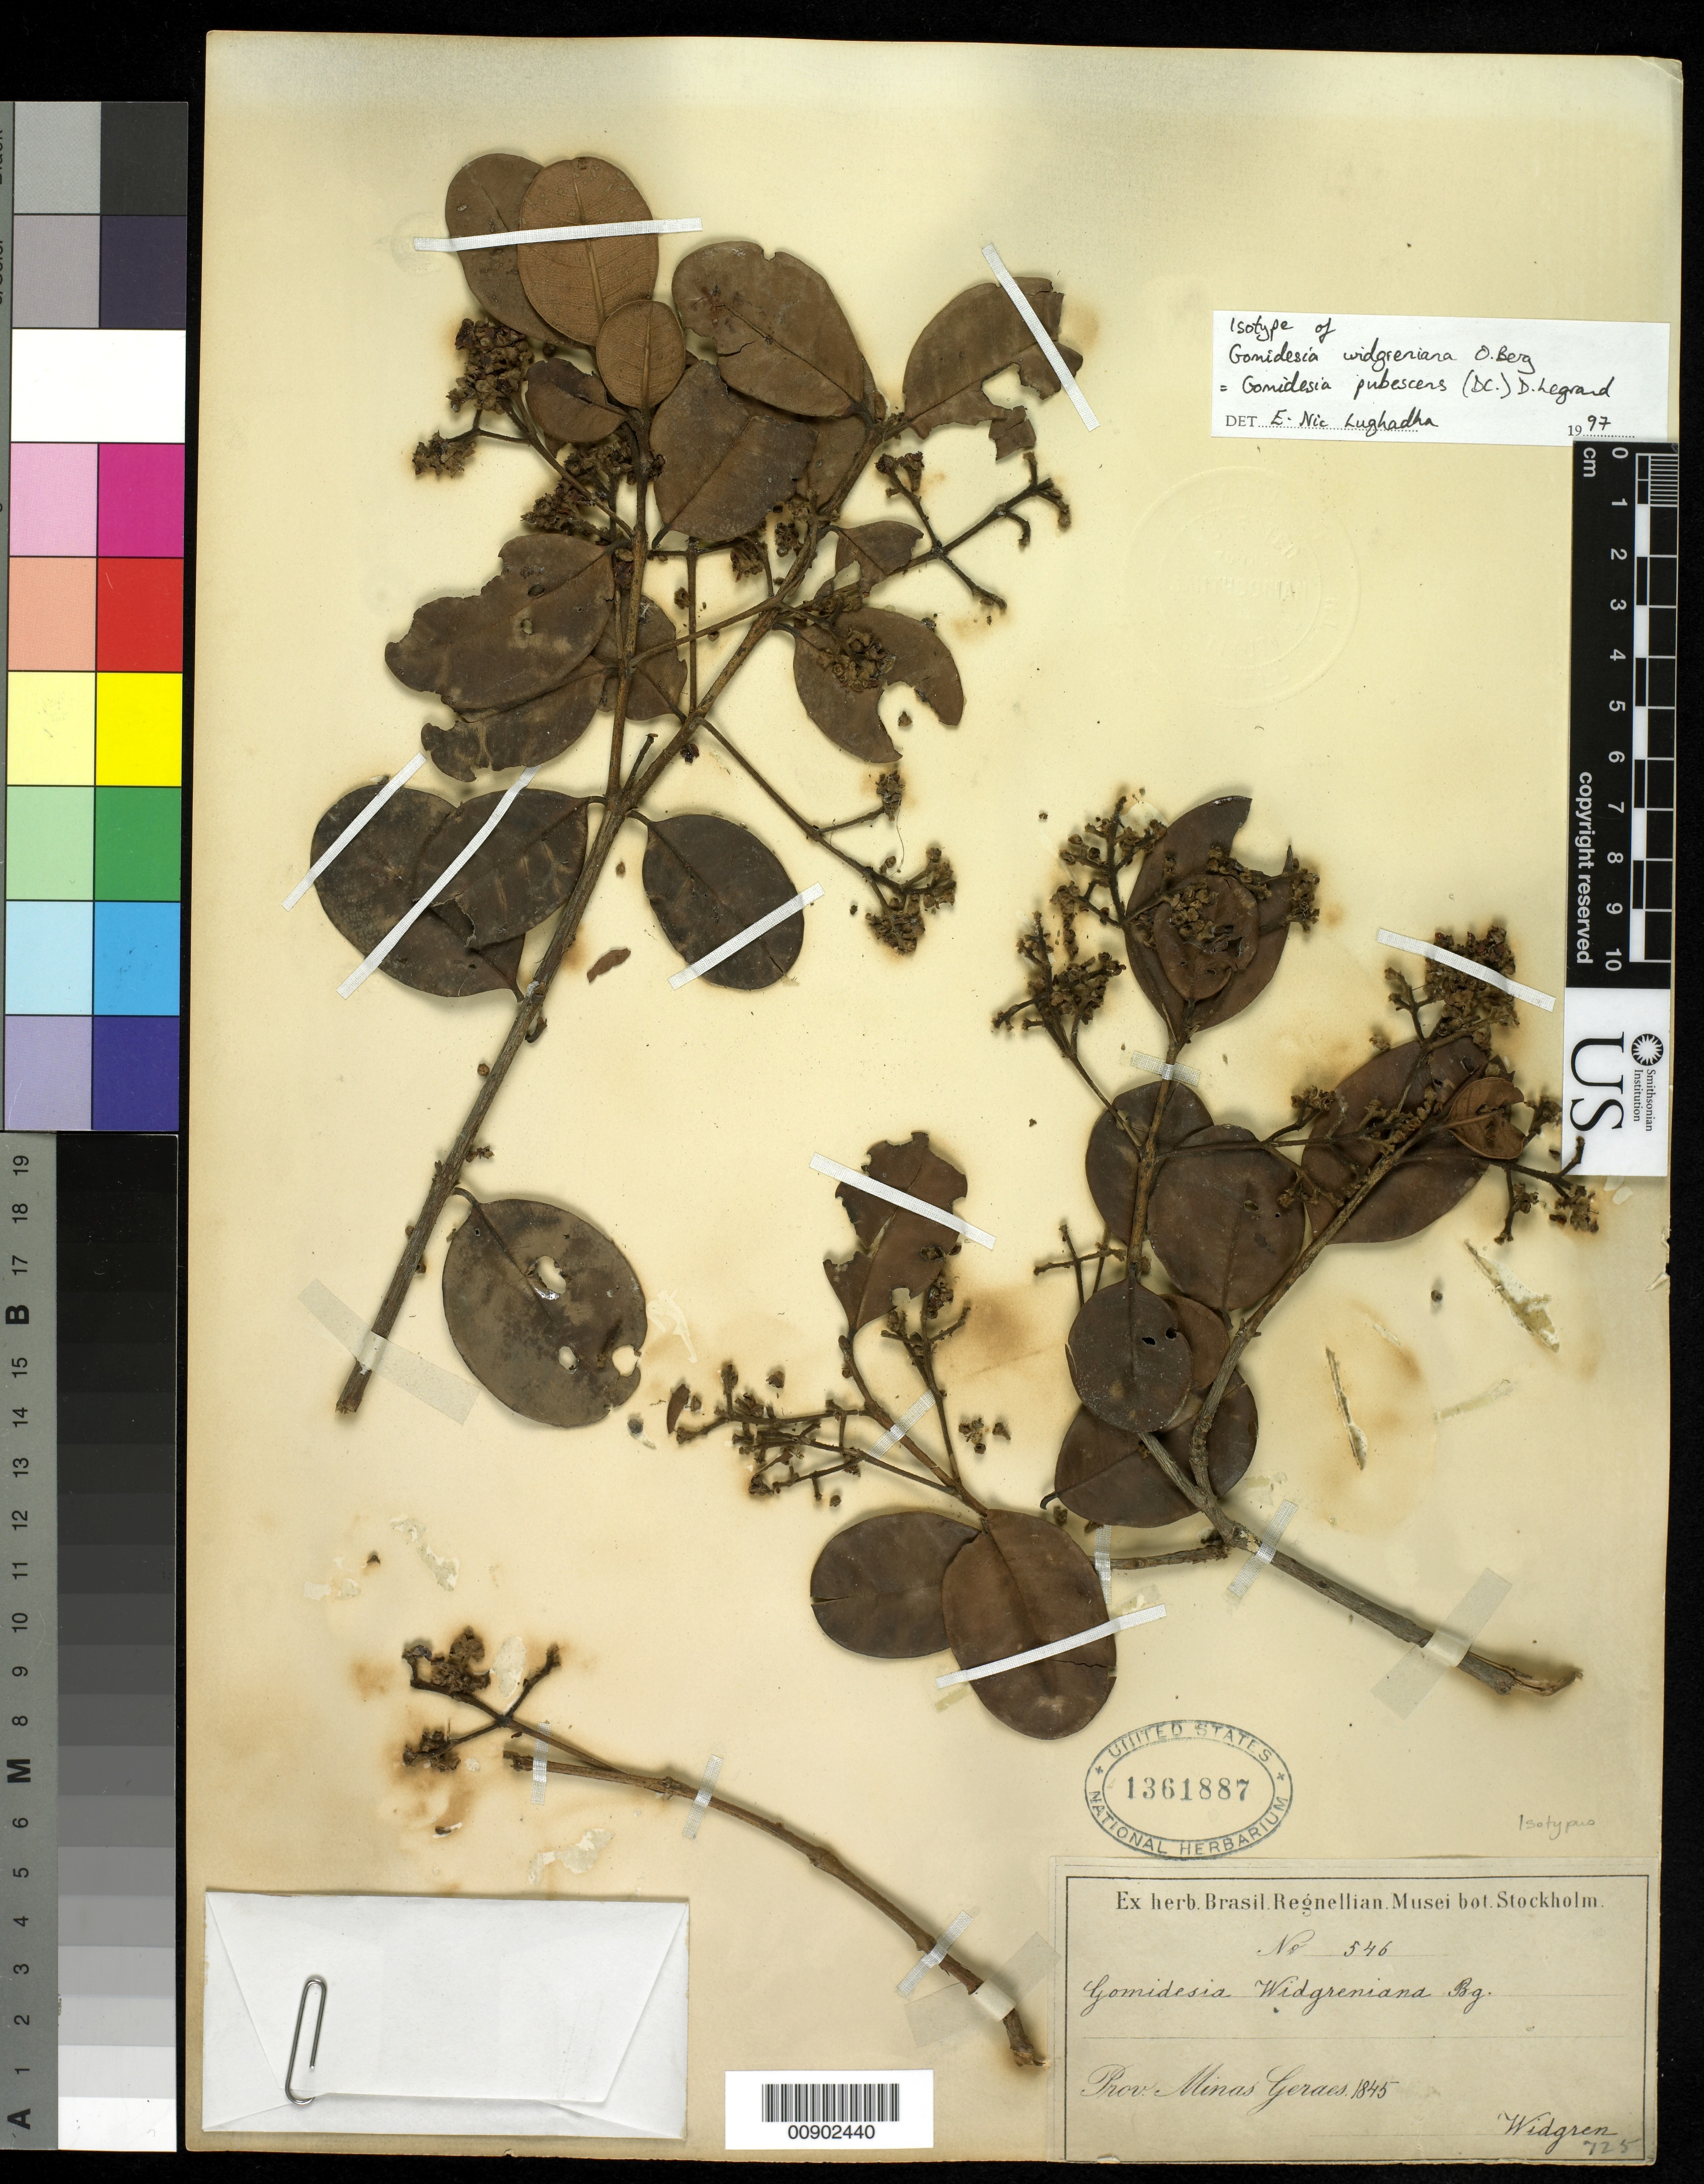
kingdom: Plantae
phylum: Tracheophyta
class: Magnoliopsida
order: Myrtales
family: Myrtaceae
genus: Gomidesia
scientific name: Gomidesia widgreniana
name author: O. Berg in Mart.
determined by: Nic Lughadha, E. M.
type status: Isotype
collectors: J. Widgren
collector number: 546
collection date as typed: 1845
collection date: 1845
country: Brazil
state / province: Minas Gerais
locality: Minas Geraes.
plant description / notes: Also a type of Myrcia minensis Kiaersk., nom. nov. superfl.; Nom. illeg., superfluous nom. nov. for Gomidesia widgreniana O. Berg.; Also a type of Gomidesia widgreniana O. Berg.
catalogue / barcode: US 1361887